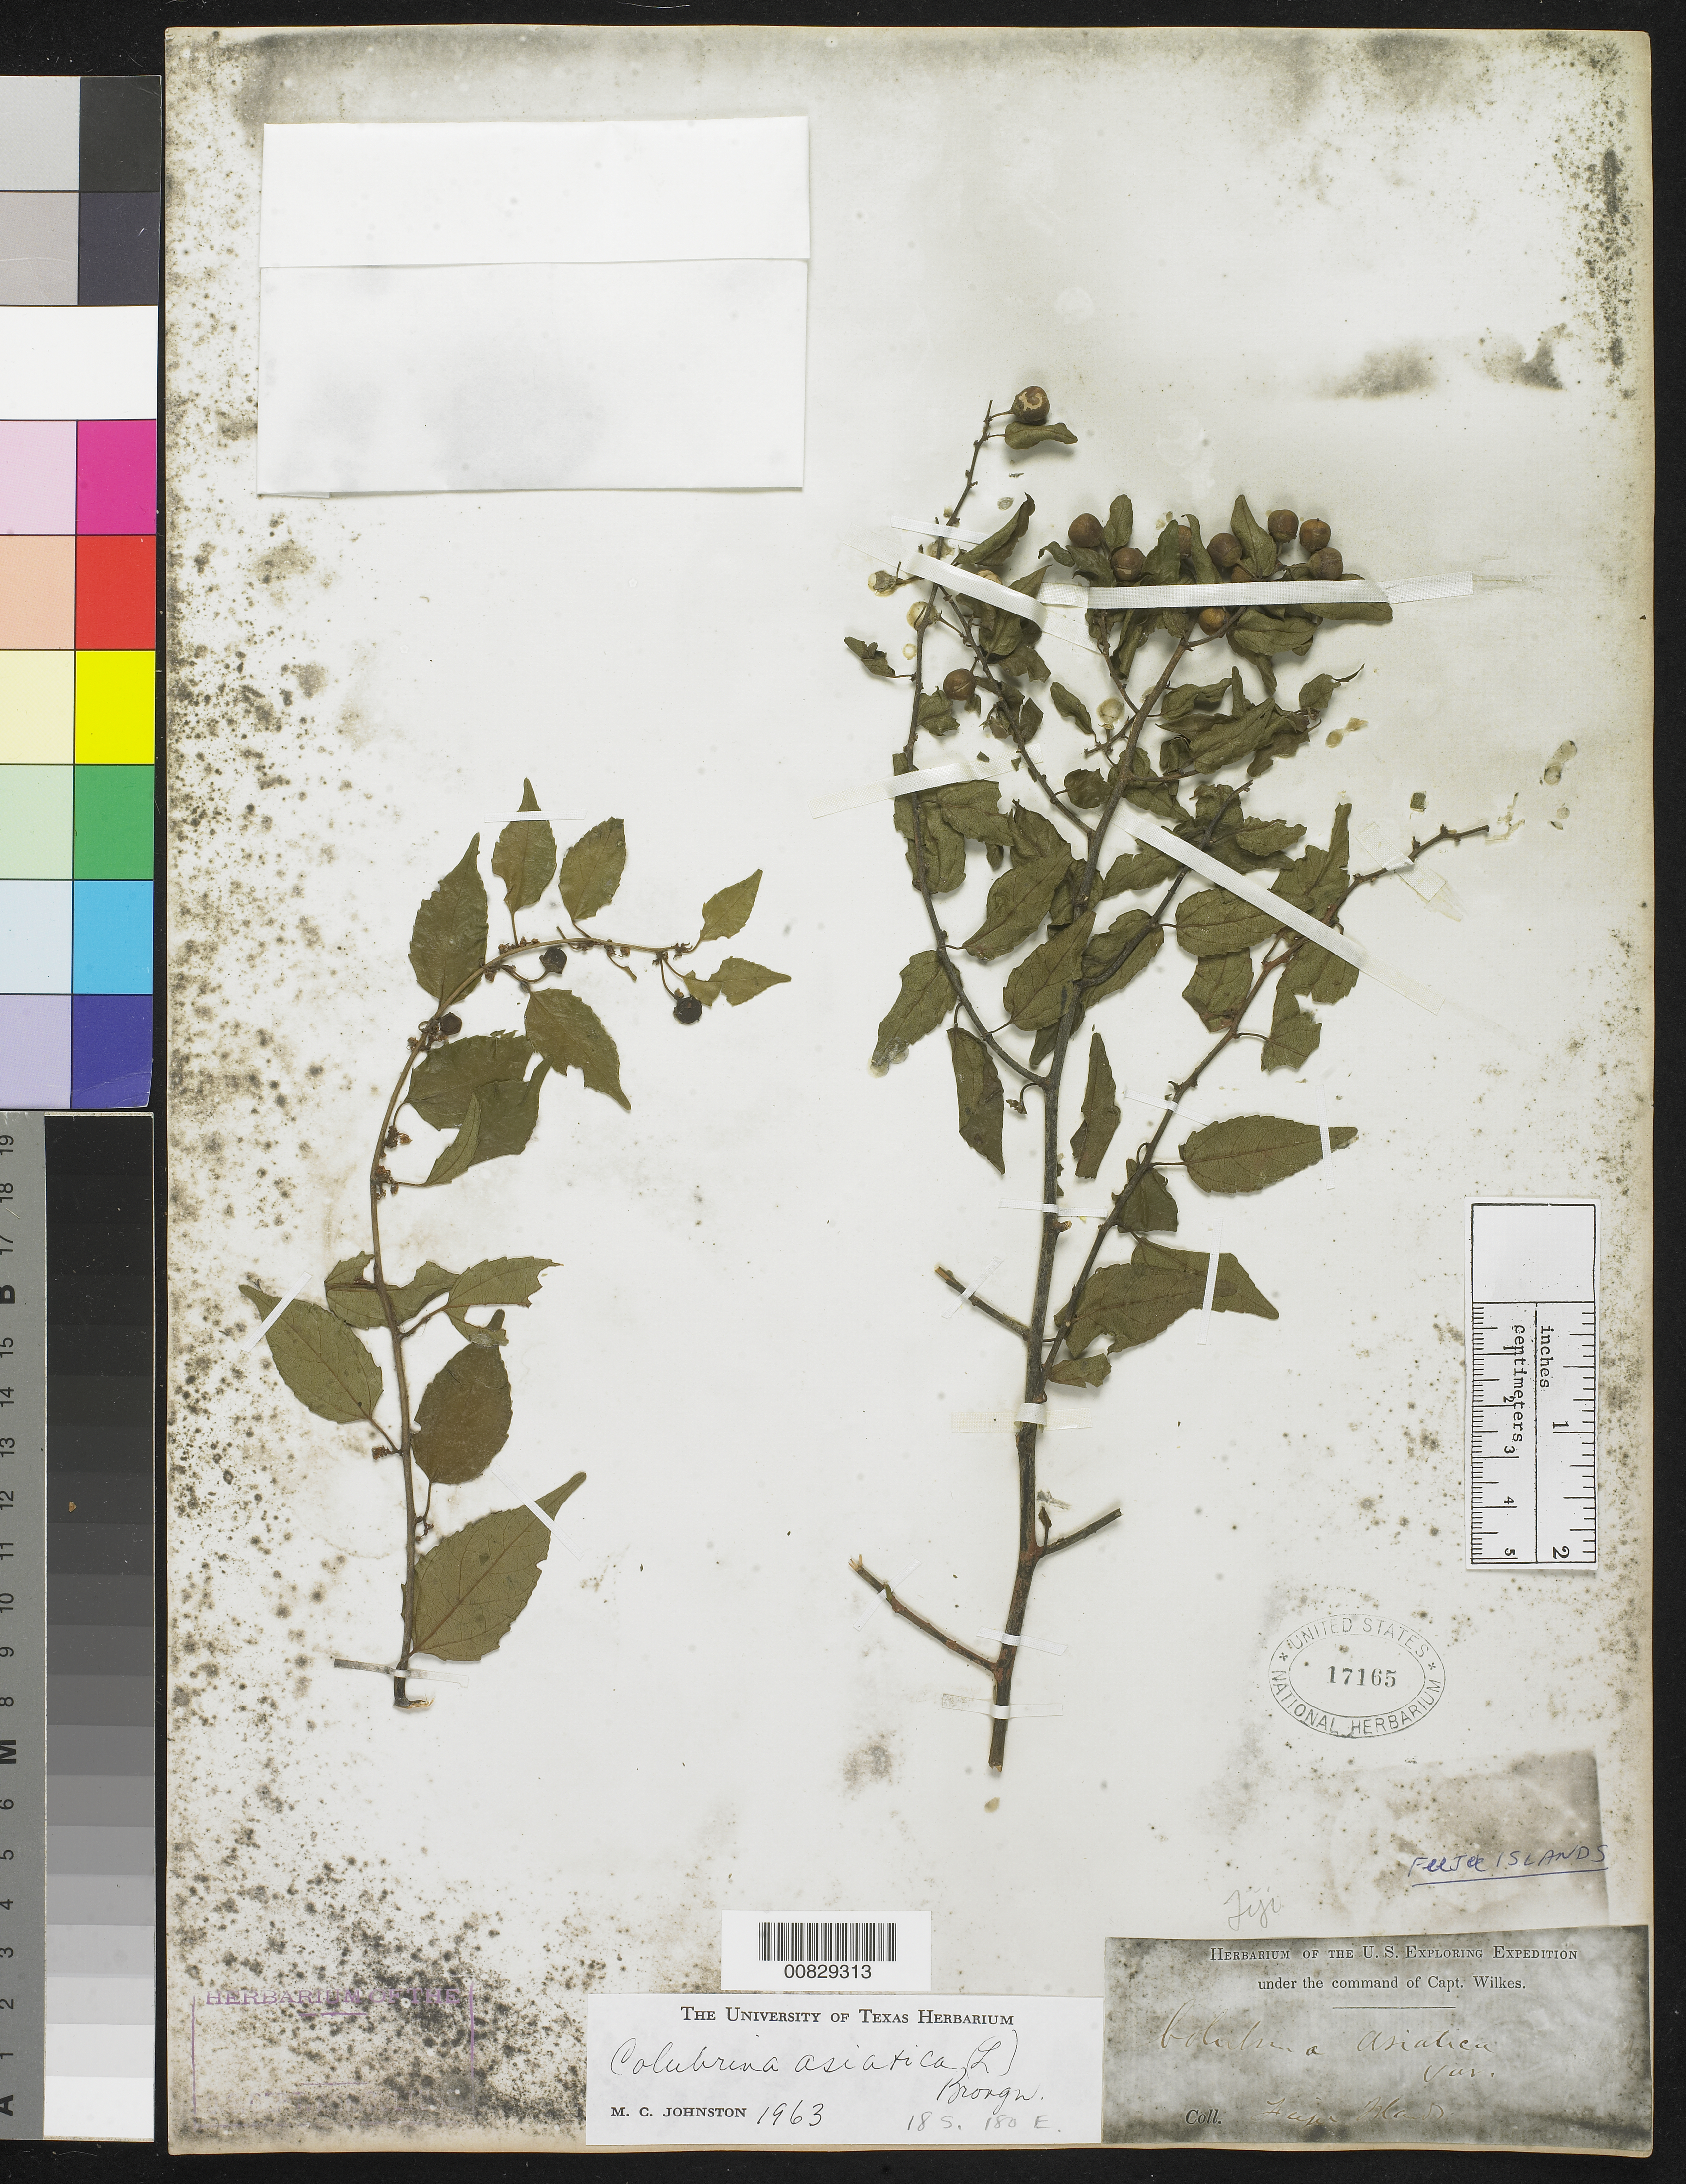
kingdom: Plantae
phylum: Tracheophyta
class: Magnoliopsida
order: Rosales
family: Rhamnaceae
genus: Colubrina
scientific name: Colubrina asiatica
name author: (L.) Brongn.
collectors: Wilkes Explor. Exped.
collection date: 1838/1842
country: Fiji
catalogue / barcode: US 17165